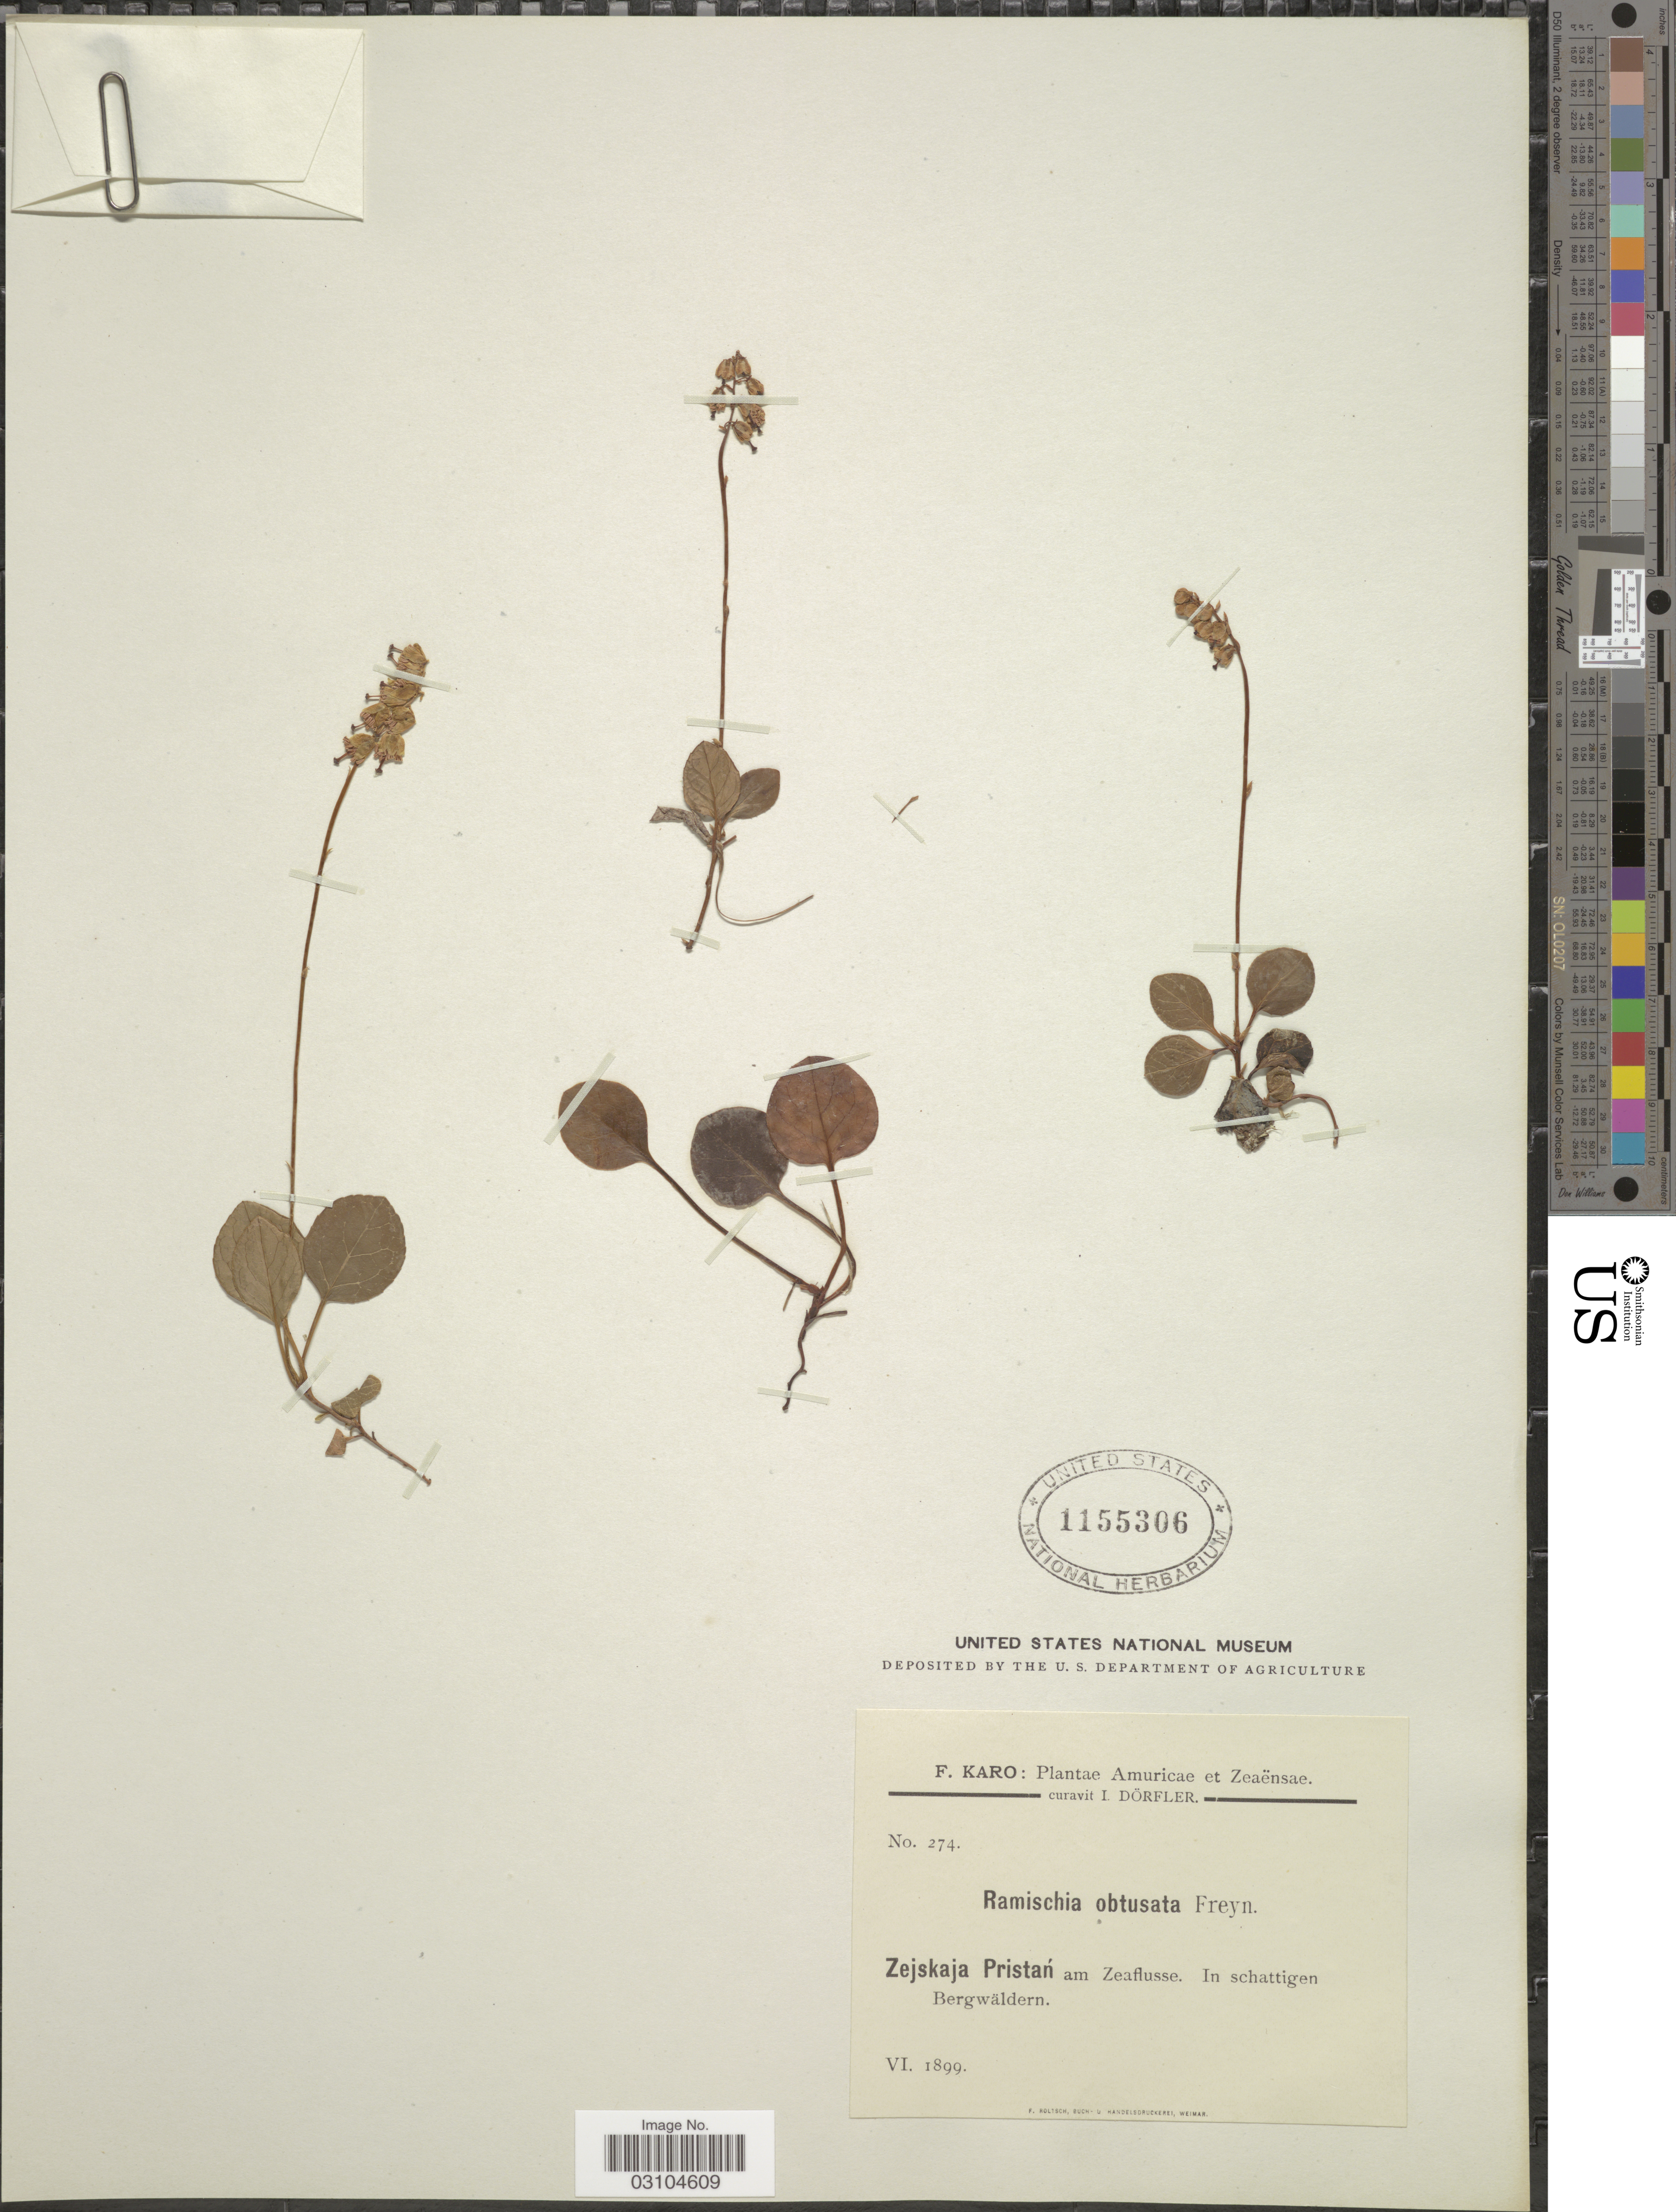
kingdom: Plantae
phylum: Tracheophyta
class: Magnoliopsida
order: Ericales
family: Ericaceae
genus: Pyrola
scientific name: Pyrola obtusata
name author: (Turcz.) Turcz. ex Kom.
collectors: F. Karo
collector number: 274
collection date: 1899-06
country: Russian Federation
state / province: Amur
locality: Amuricae et Zeaënsae. Zejskaja Pristán am Zeaflusse.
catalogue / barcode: US 1155306